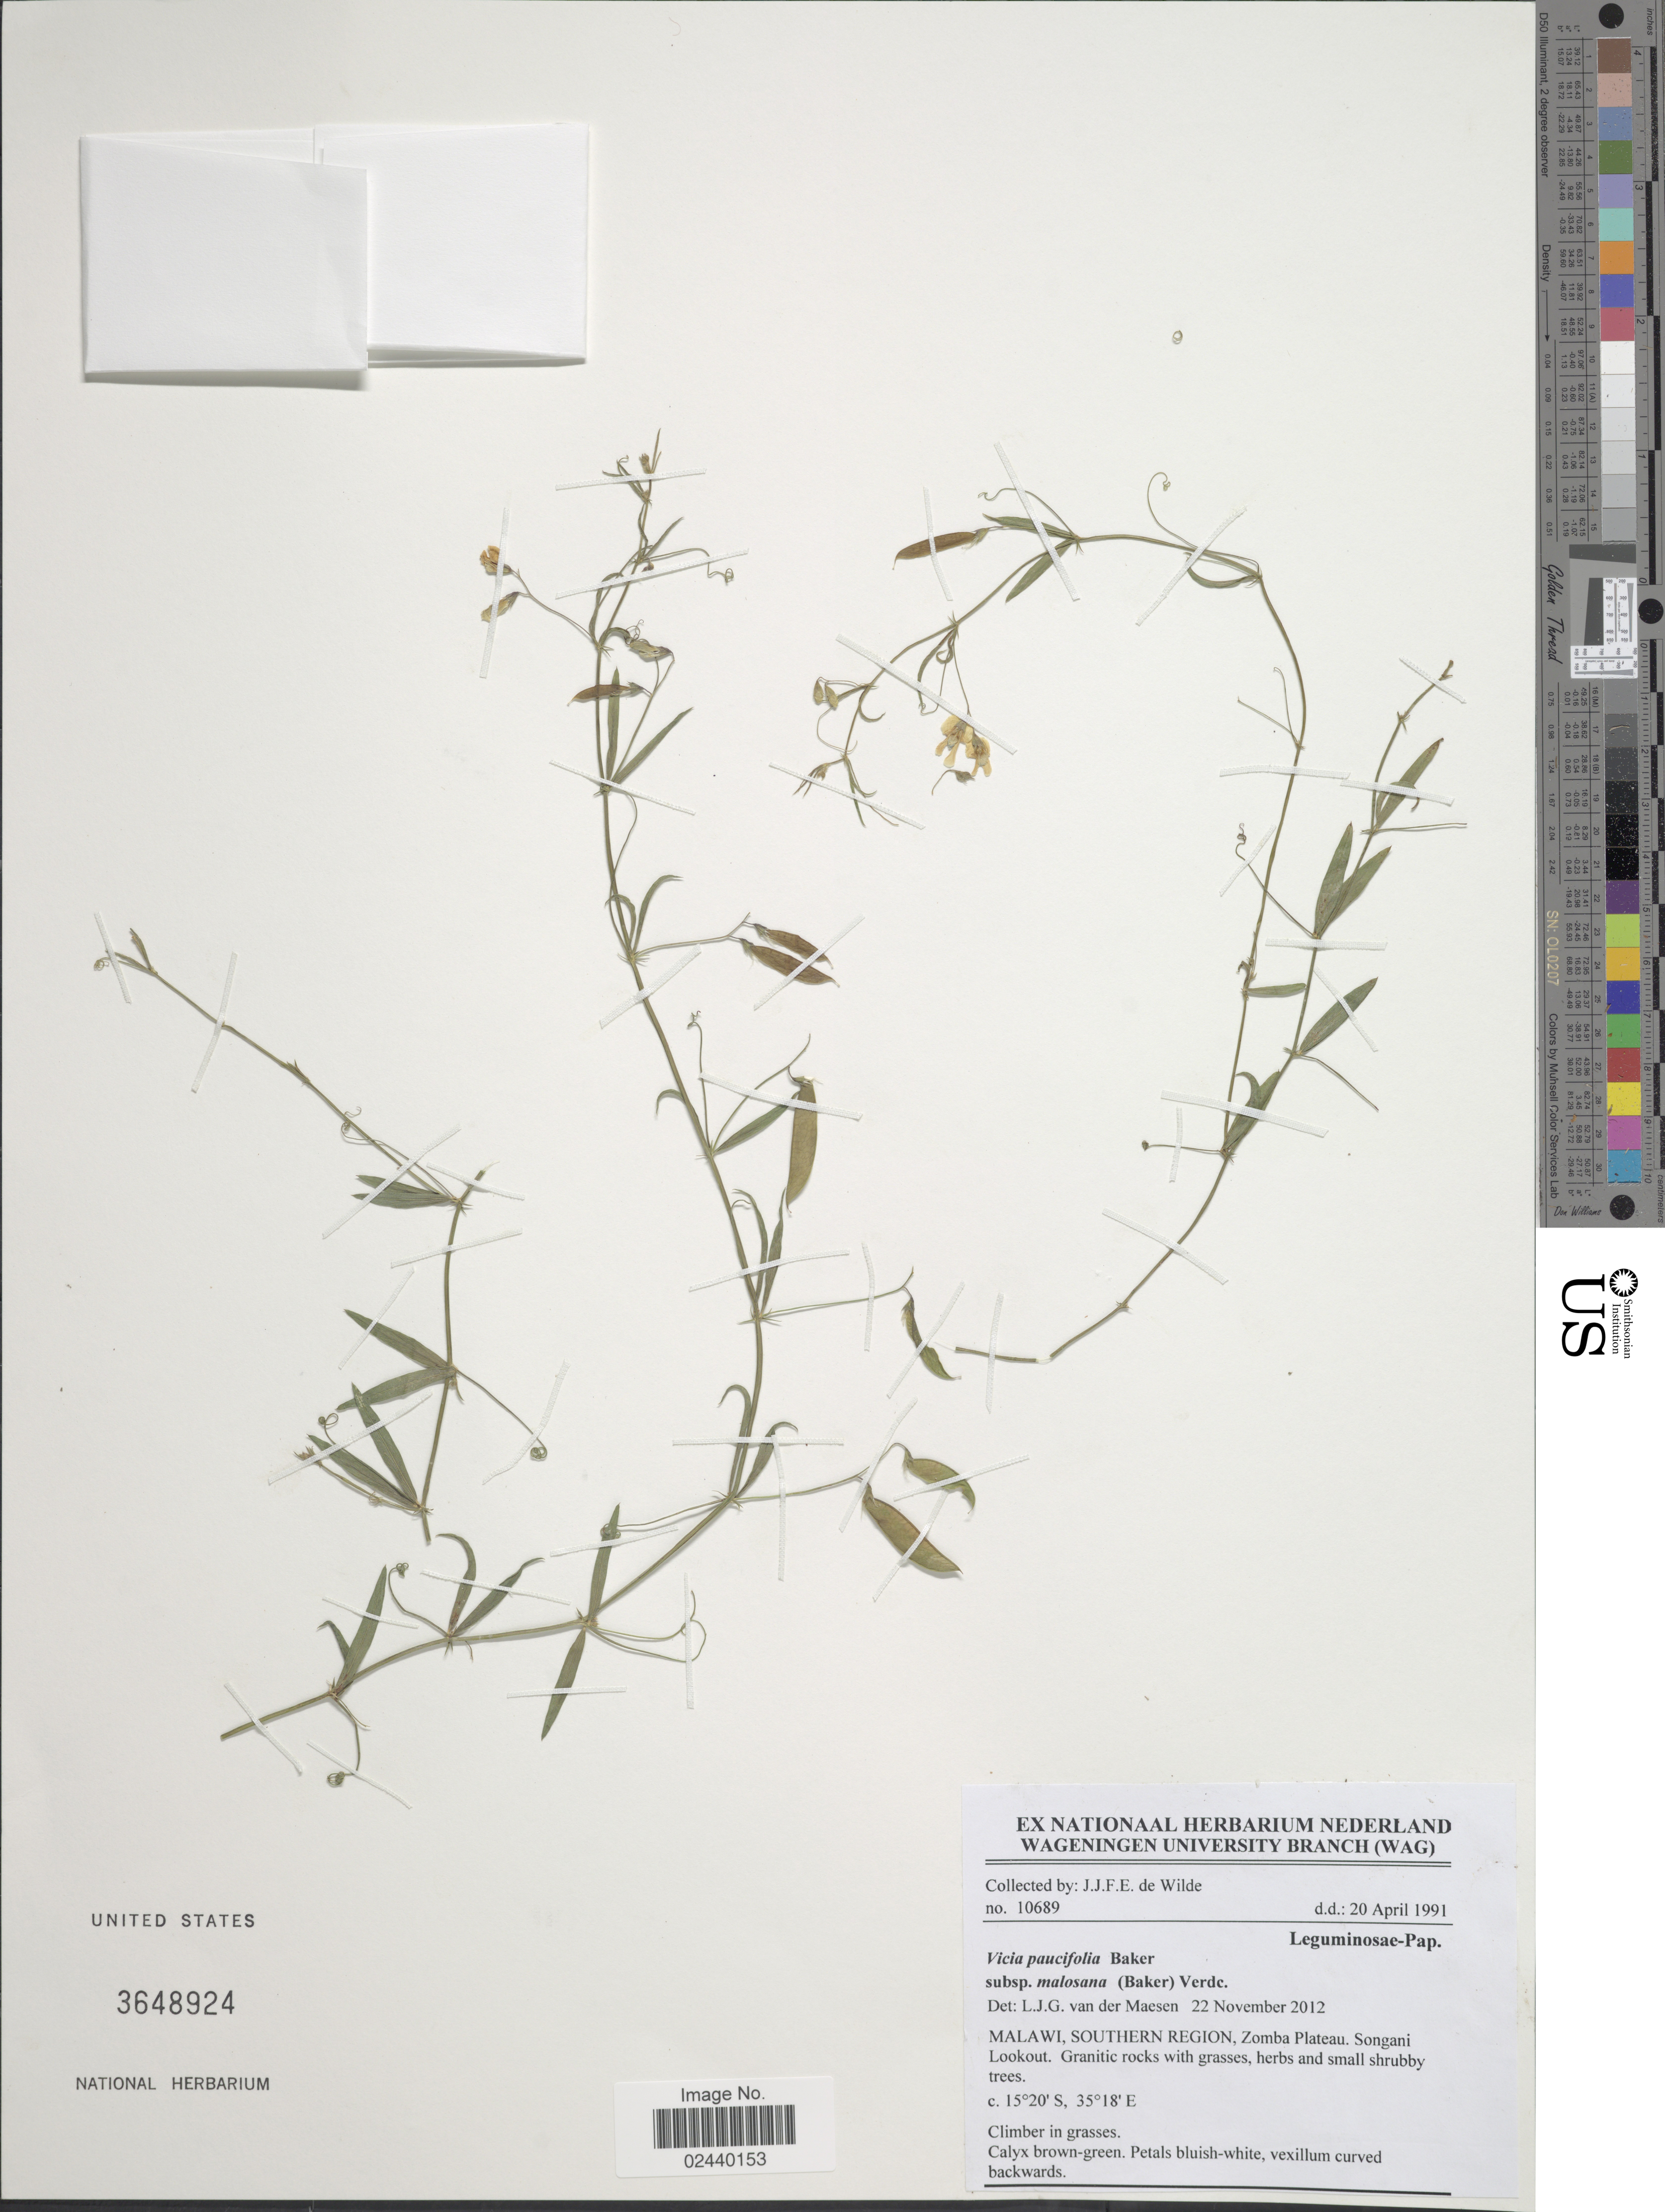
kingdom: Plantae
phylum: Tracheophyta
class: Magnoliopsida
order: Fabales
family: Fabaceae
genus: Vicia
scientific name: Vicia paucifolia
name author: Baker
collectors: J.J. de Wilde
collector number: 10689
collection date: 1991-04-20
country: Malawi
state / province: Southern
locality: Southern Region, Zomba Plateau, Songani Lookout.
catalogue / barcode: US 3648924